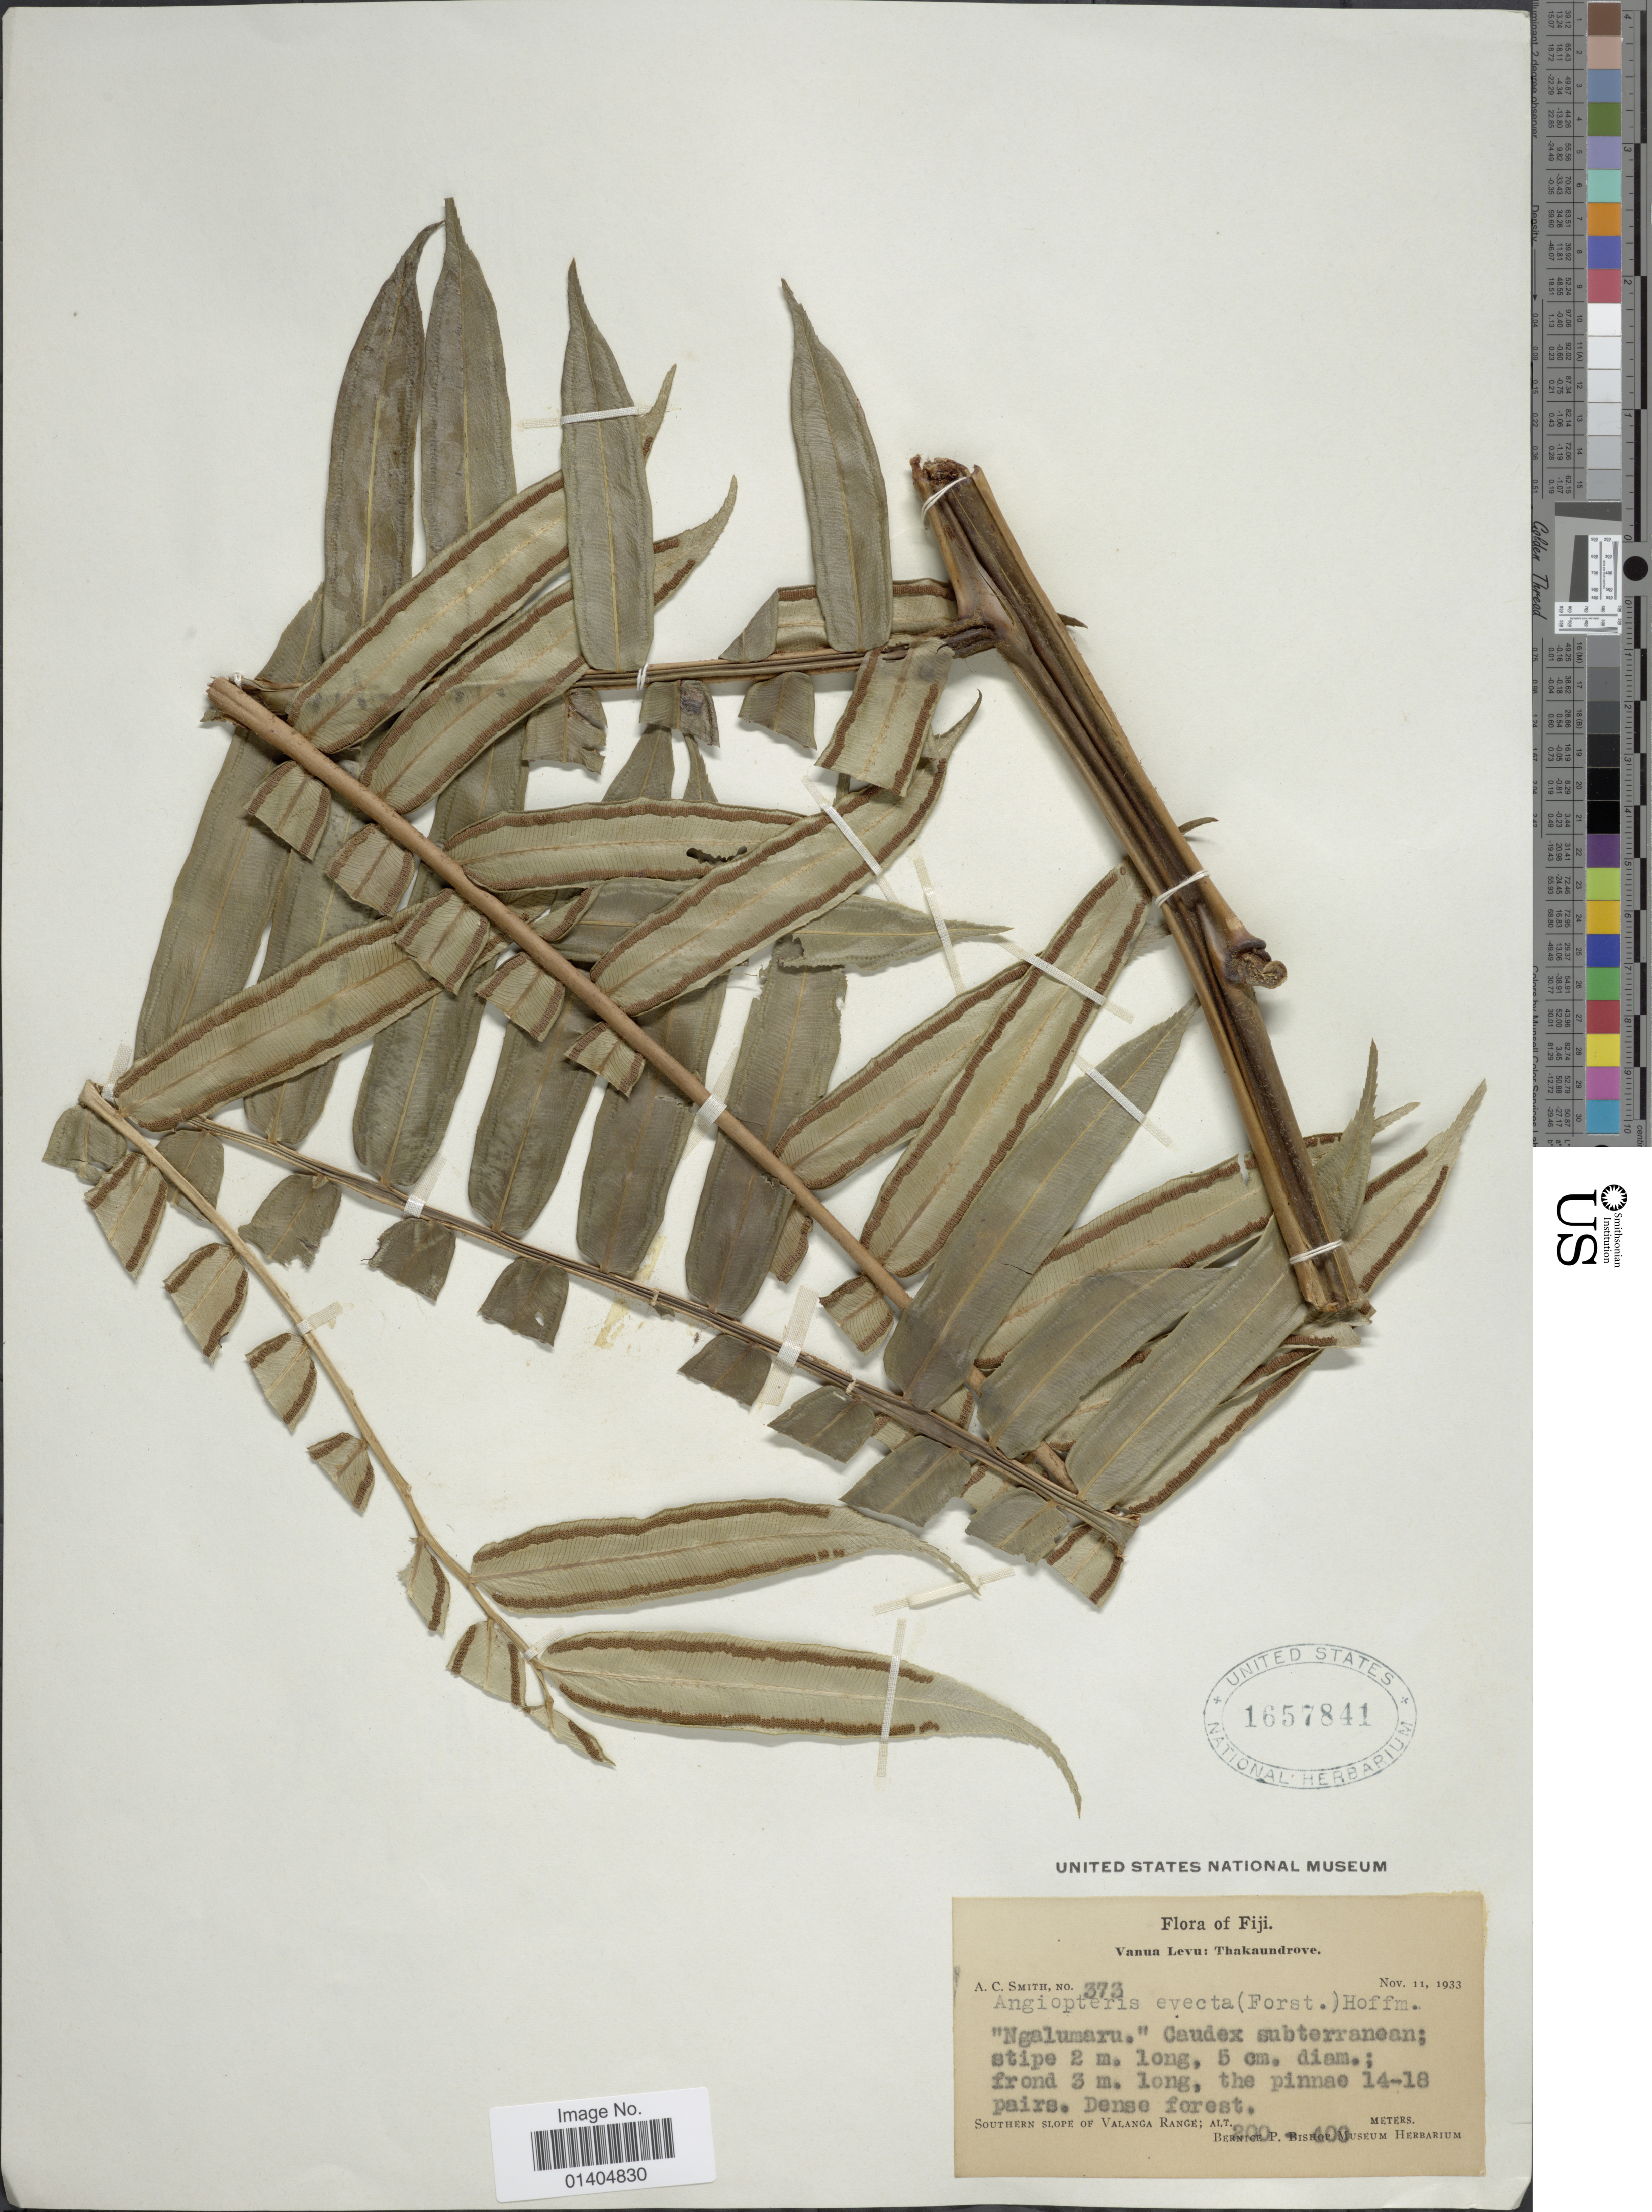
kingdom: Plantae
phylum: Tracheophyta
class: Polypodiopsida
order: Marattiales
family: Marattiaceae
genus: Angiopteris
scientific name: Angiopteris evecta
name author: (G. Forst.) Hoffm.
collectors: A. C. Smith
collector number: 373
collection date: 1933-11-11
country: Fiji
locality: Vanua Levu: Thakaundrove, Southern slope of Valanga Range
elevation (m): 200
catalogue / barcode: US 1657841